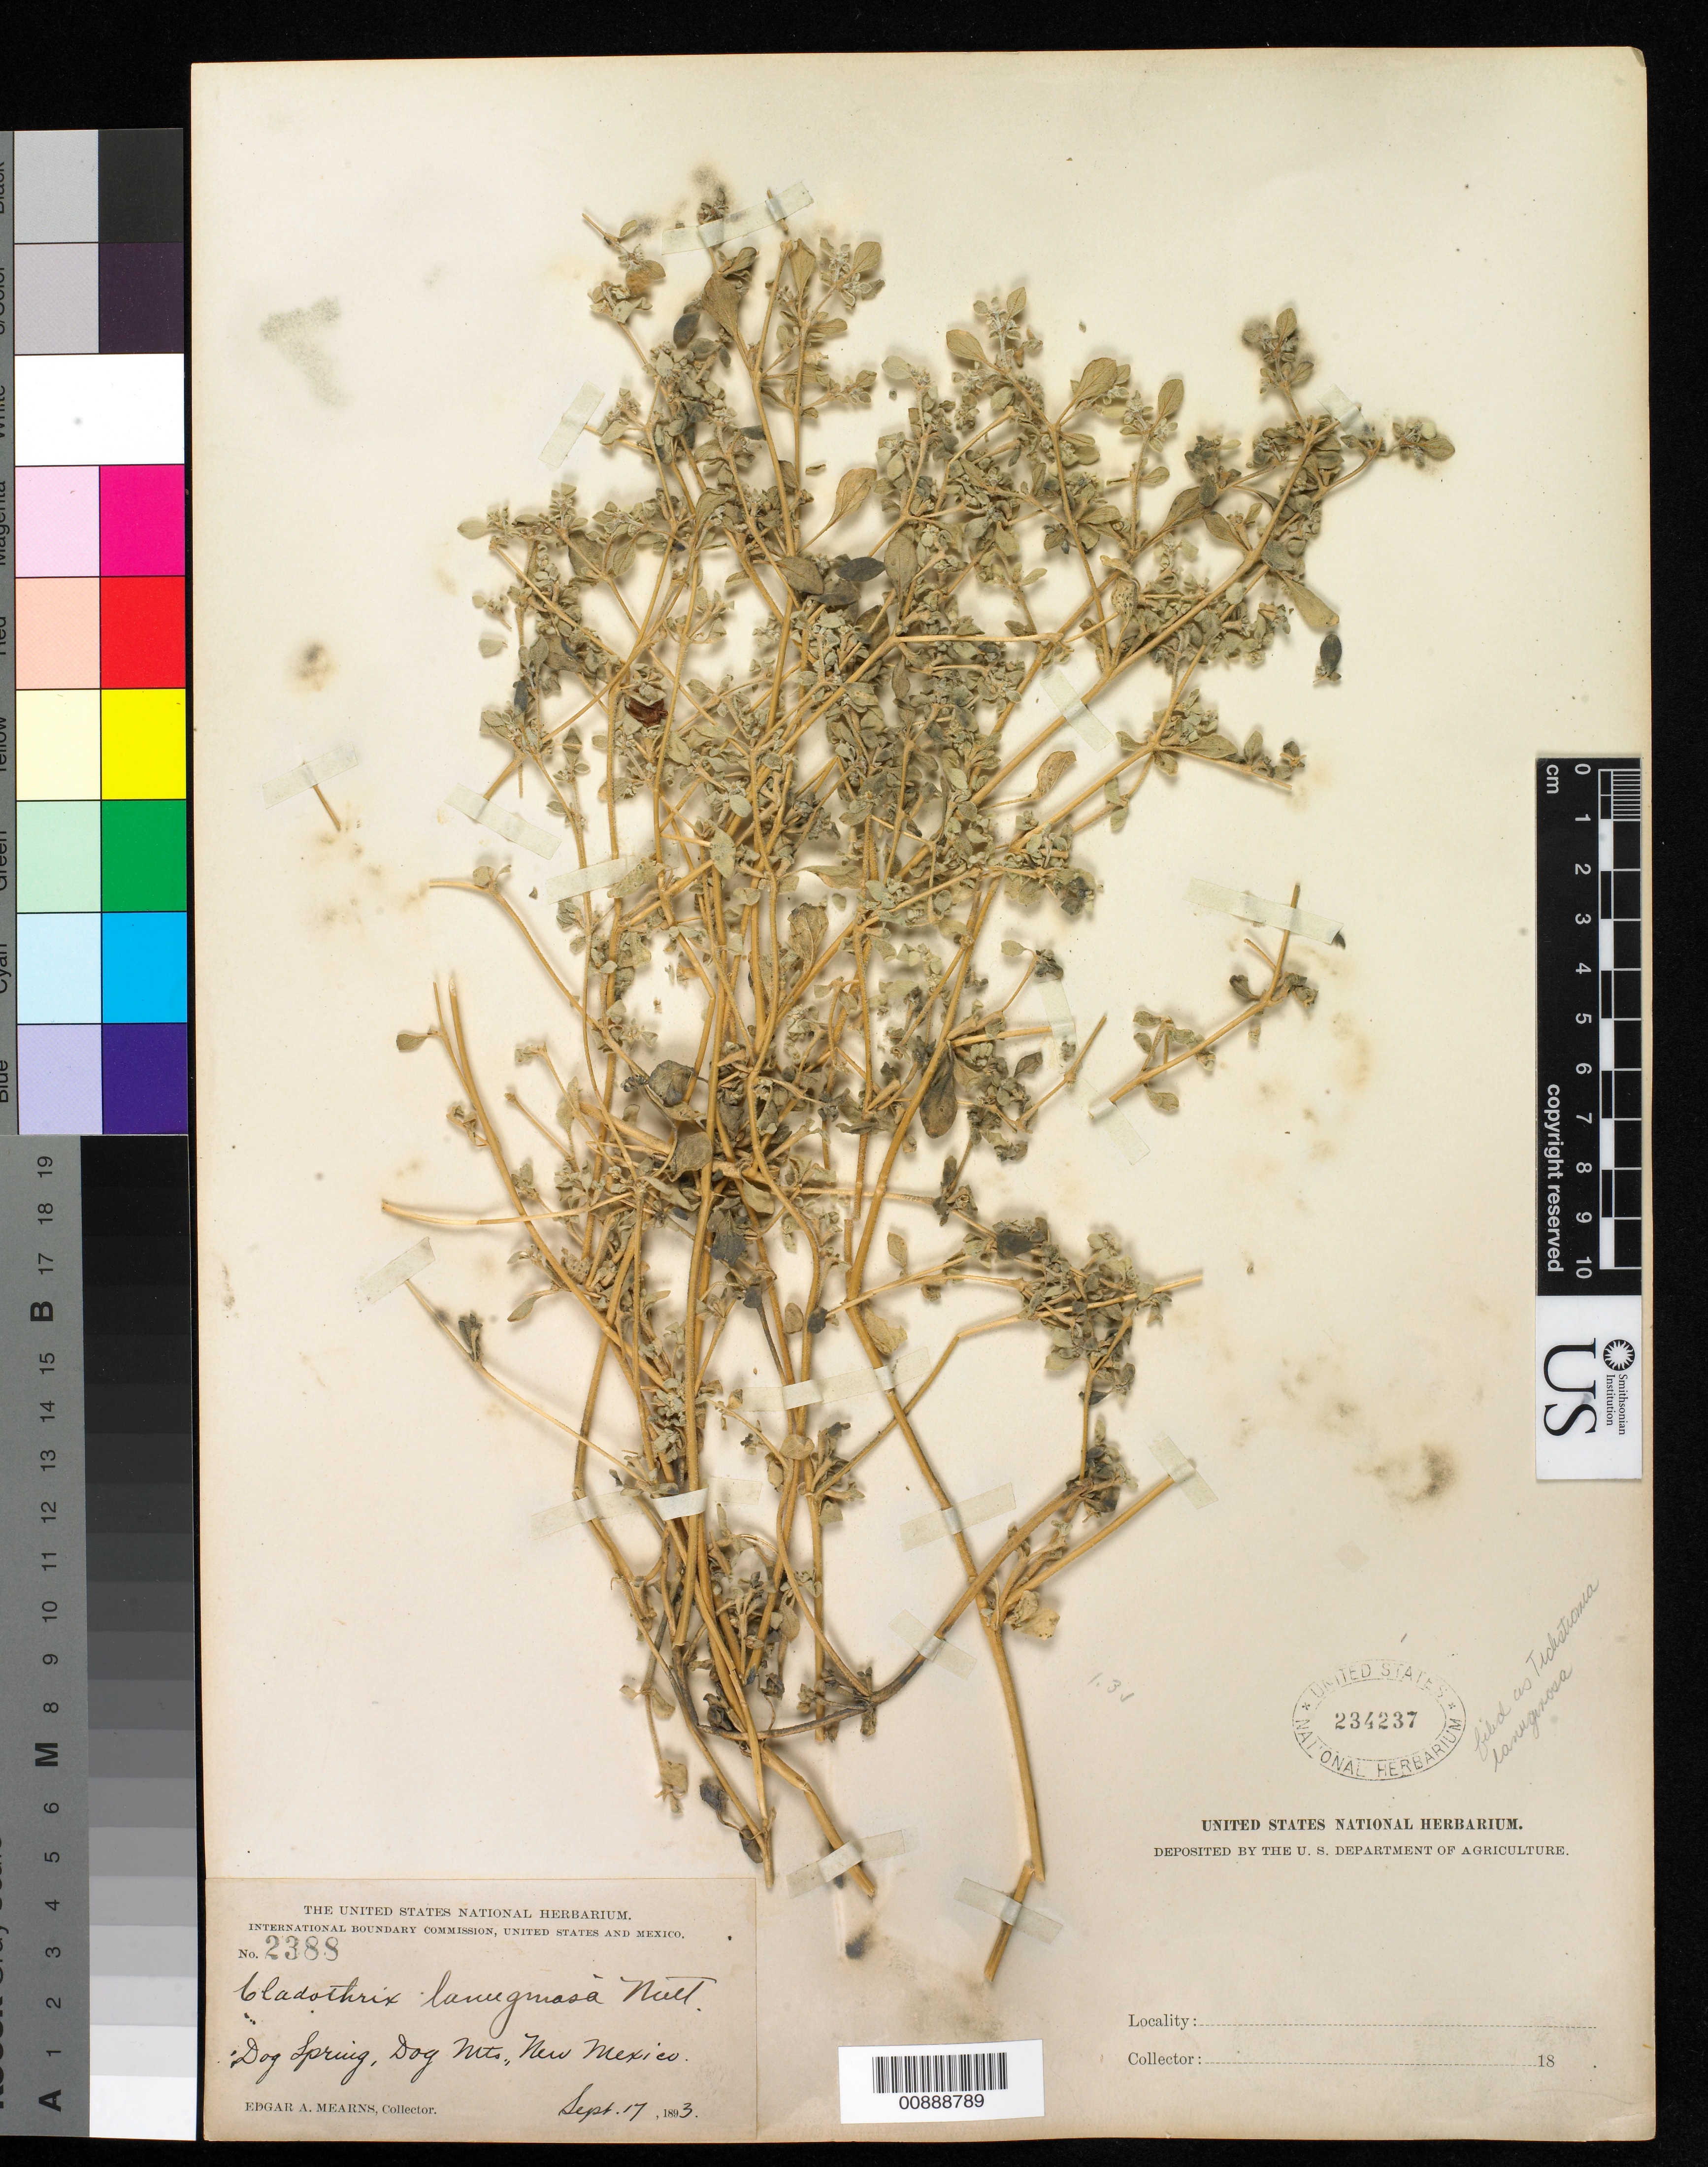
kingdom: Plantae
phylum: Tracheophyta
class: Magnoliopsida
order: Caryophyllales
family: Amaranthaceae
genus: Tidestromia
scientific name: Tidestromia lanuginosa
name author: (Nutt.) Standl.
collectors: E. A. Mearns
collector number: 2388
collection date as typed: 17 Sep 1893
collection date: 1893-09-17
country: United States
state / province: New Mexico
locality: Dog Spring, Dog Mts., New Mexico.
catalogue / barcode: US 234237